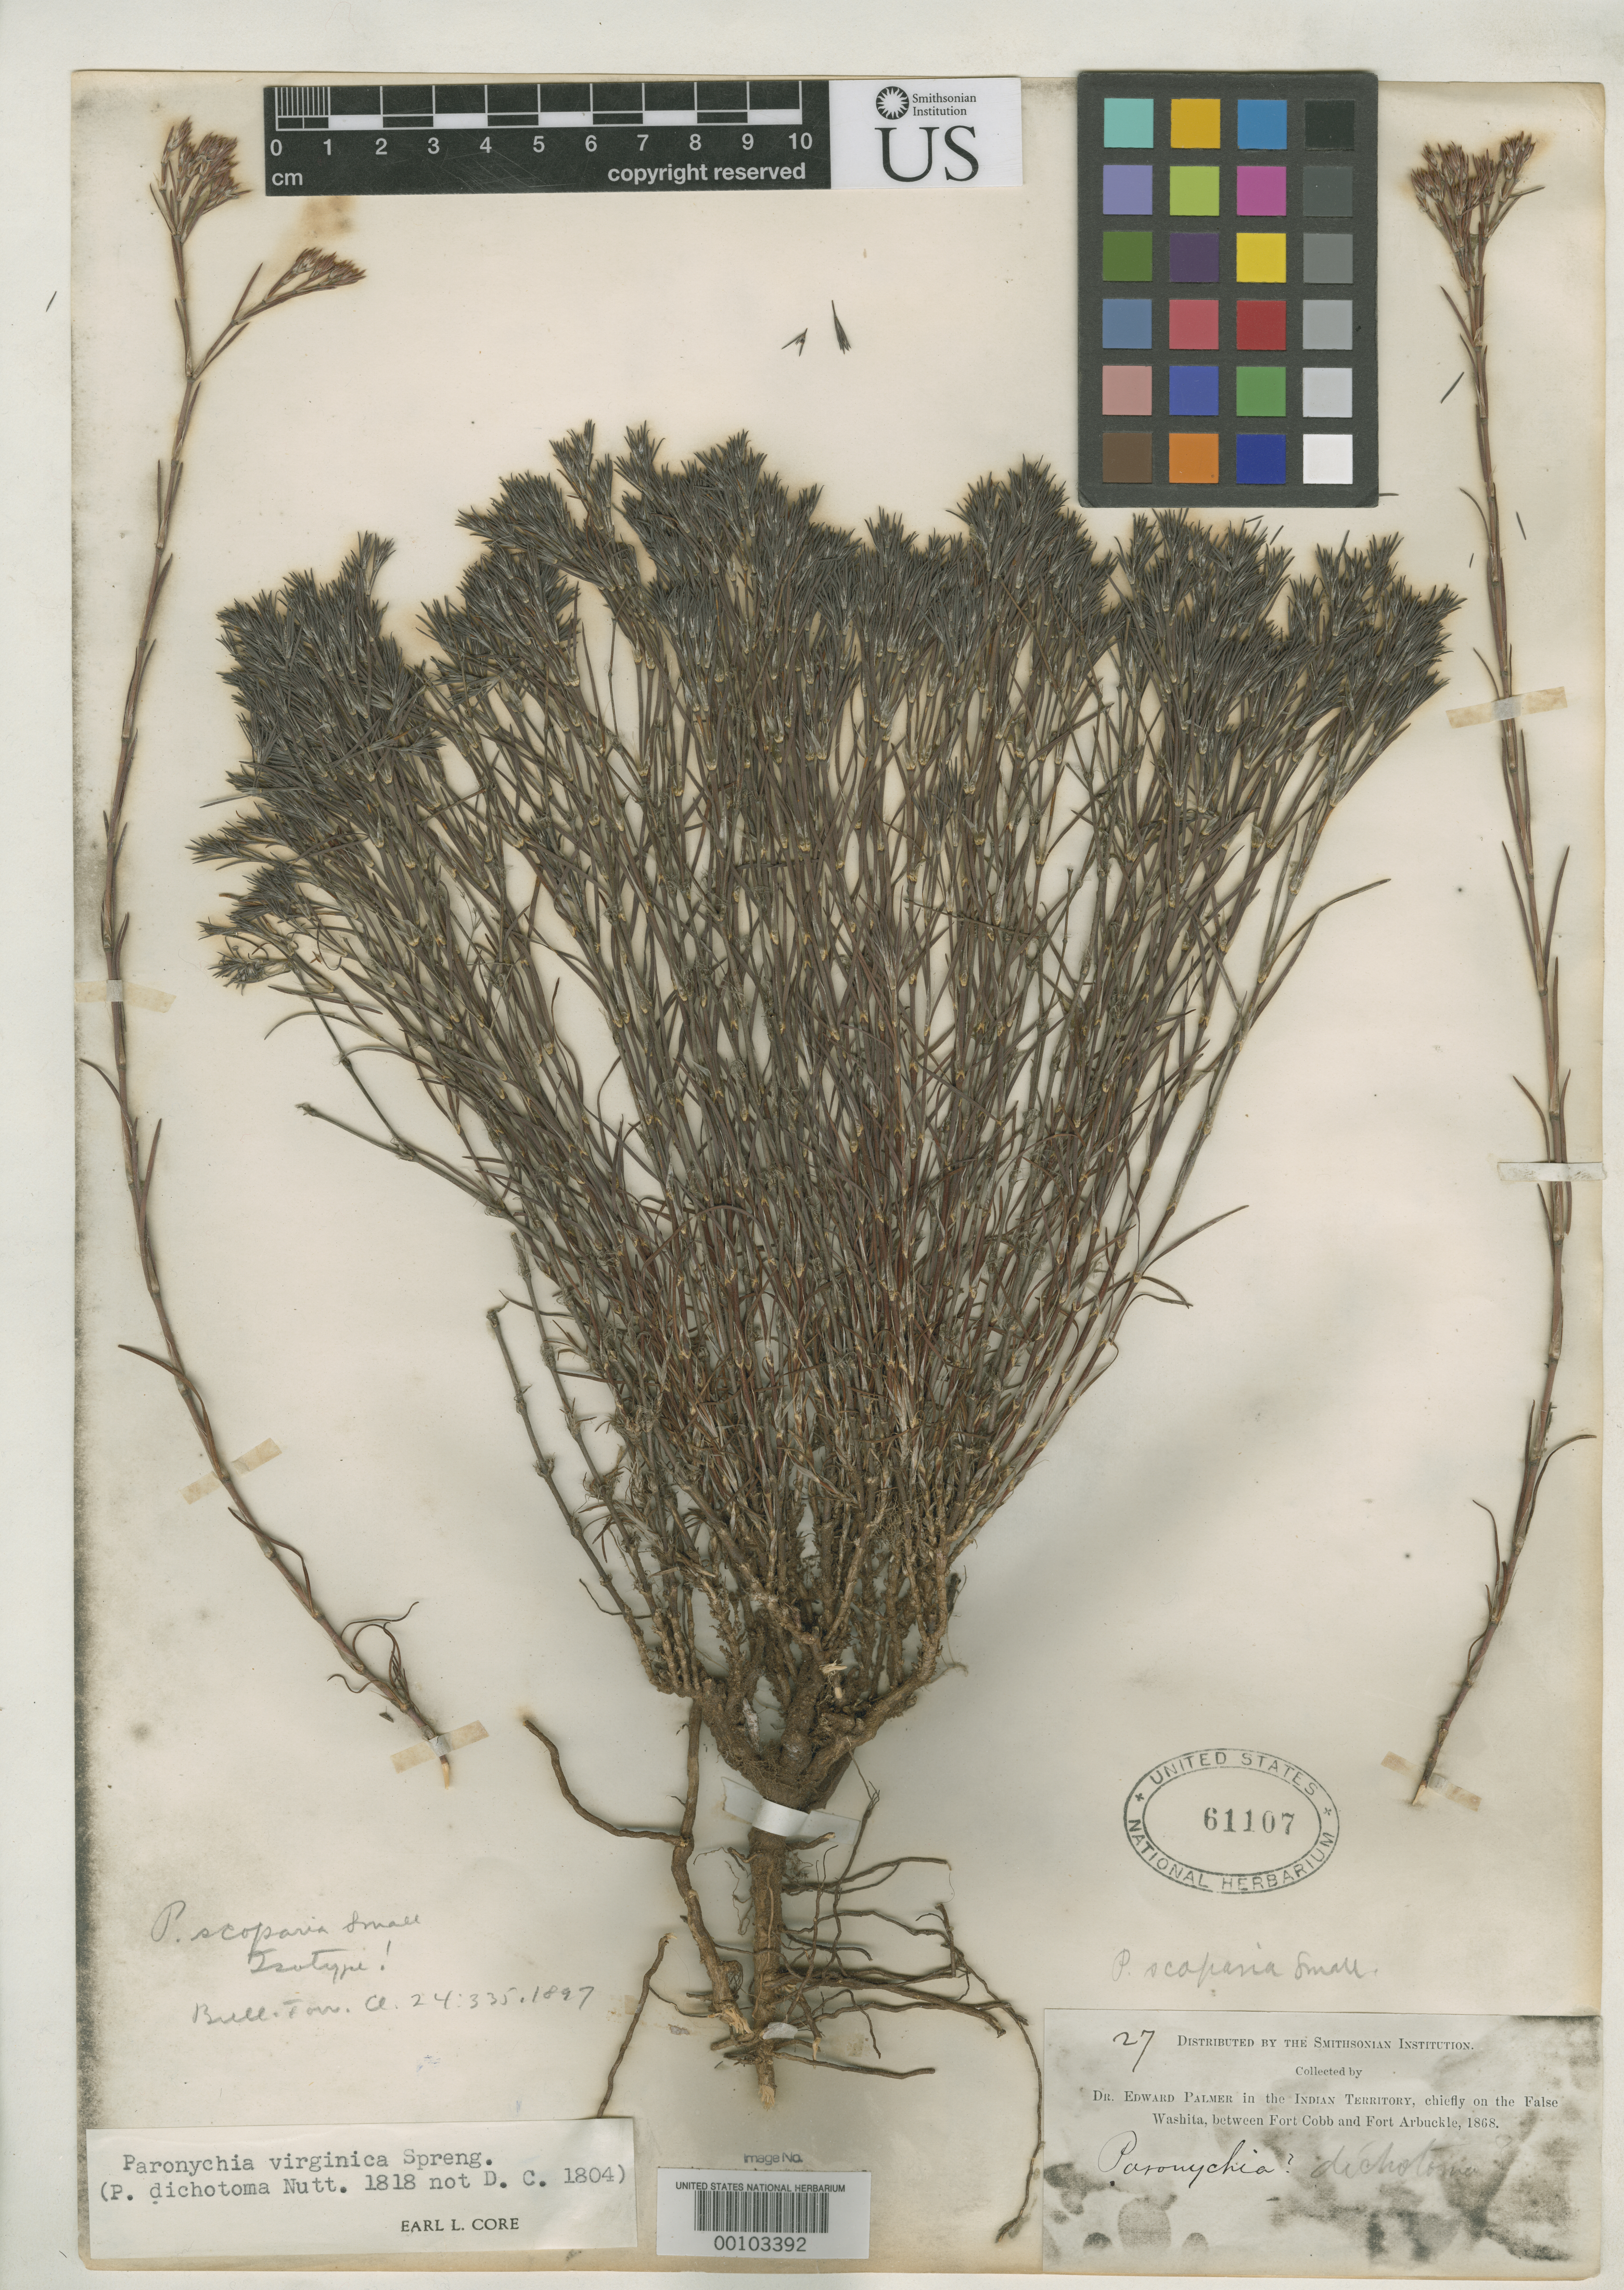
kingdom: Plantae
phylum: Tracheophyta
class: Magnoliopsida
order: Caryophyllales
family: Caryophyllaceae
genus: Paronychia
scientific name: Paronychia scoparia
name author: Small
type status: Isotype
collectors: E. Palmer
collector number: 27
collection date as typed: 1868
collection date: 1868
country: United States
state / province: Oklahoma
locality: Indian territory, chiefly on Washita between Fort Cobb & Fort Arbuckle.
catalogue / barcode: US 61107